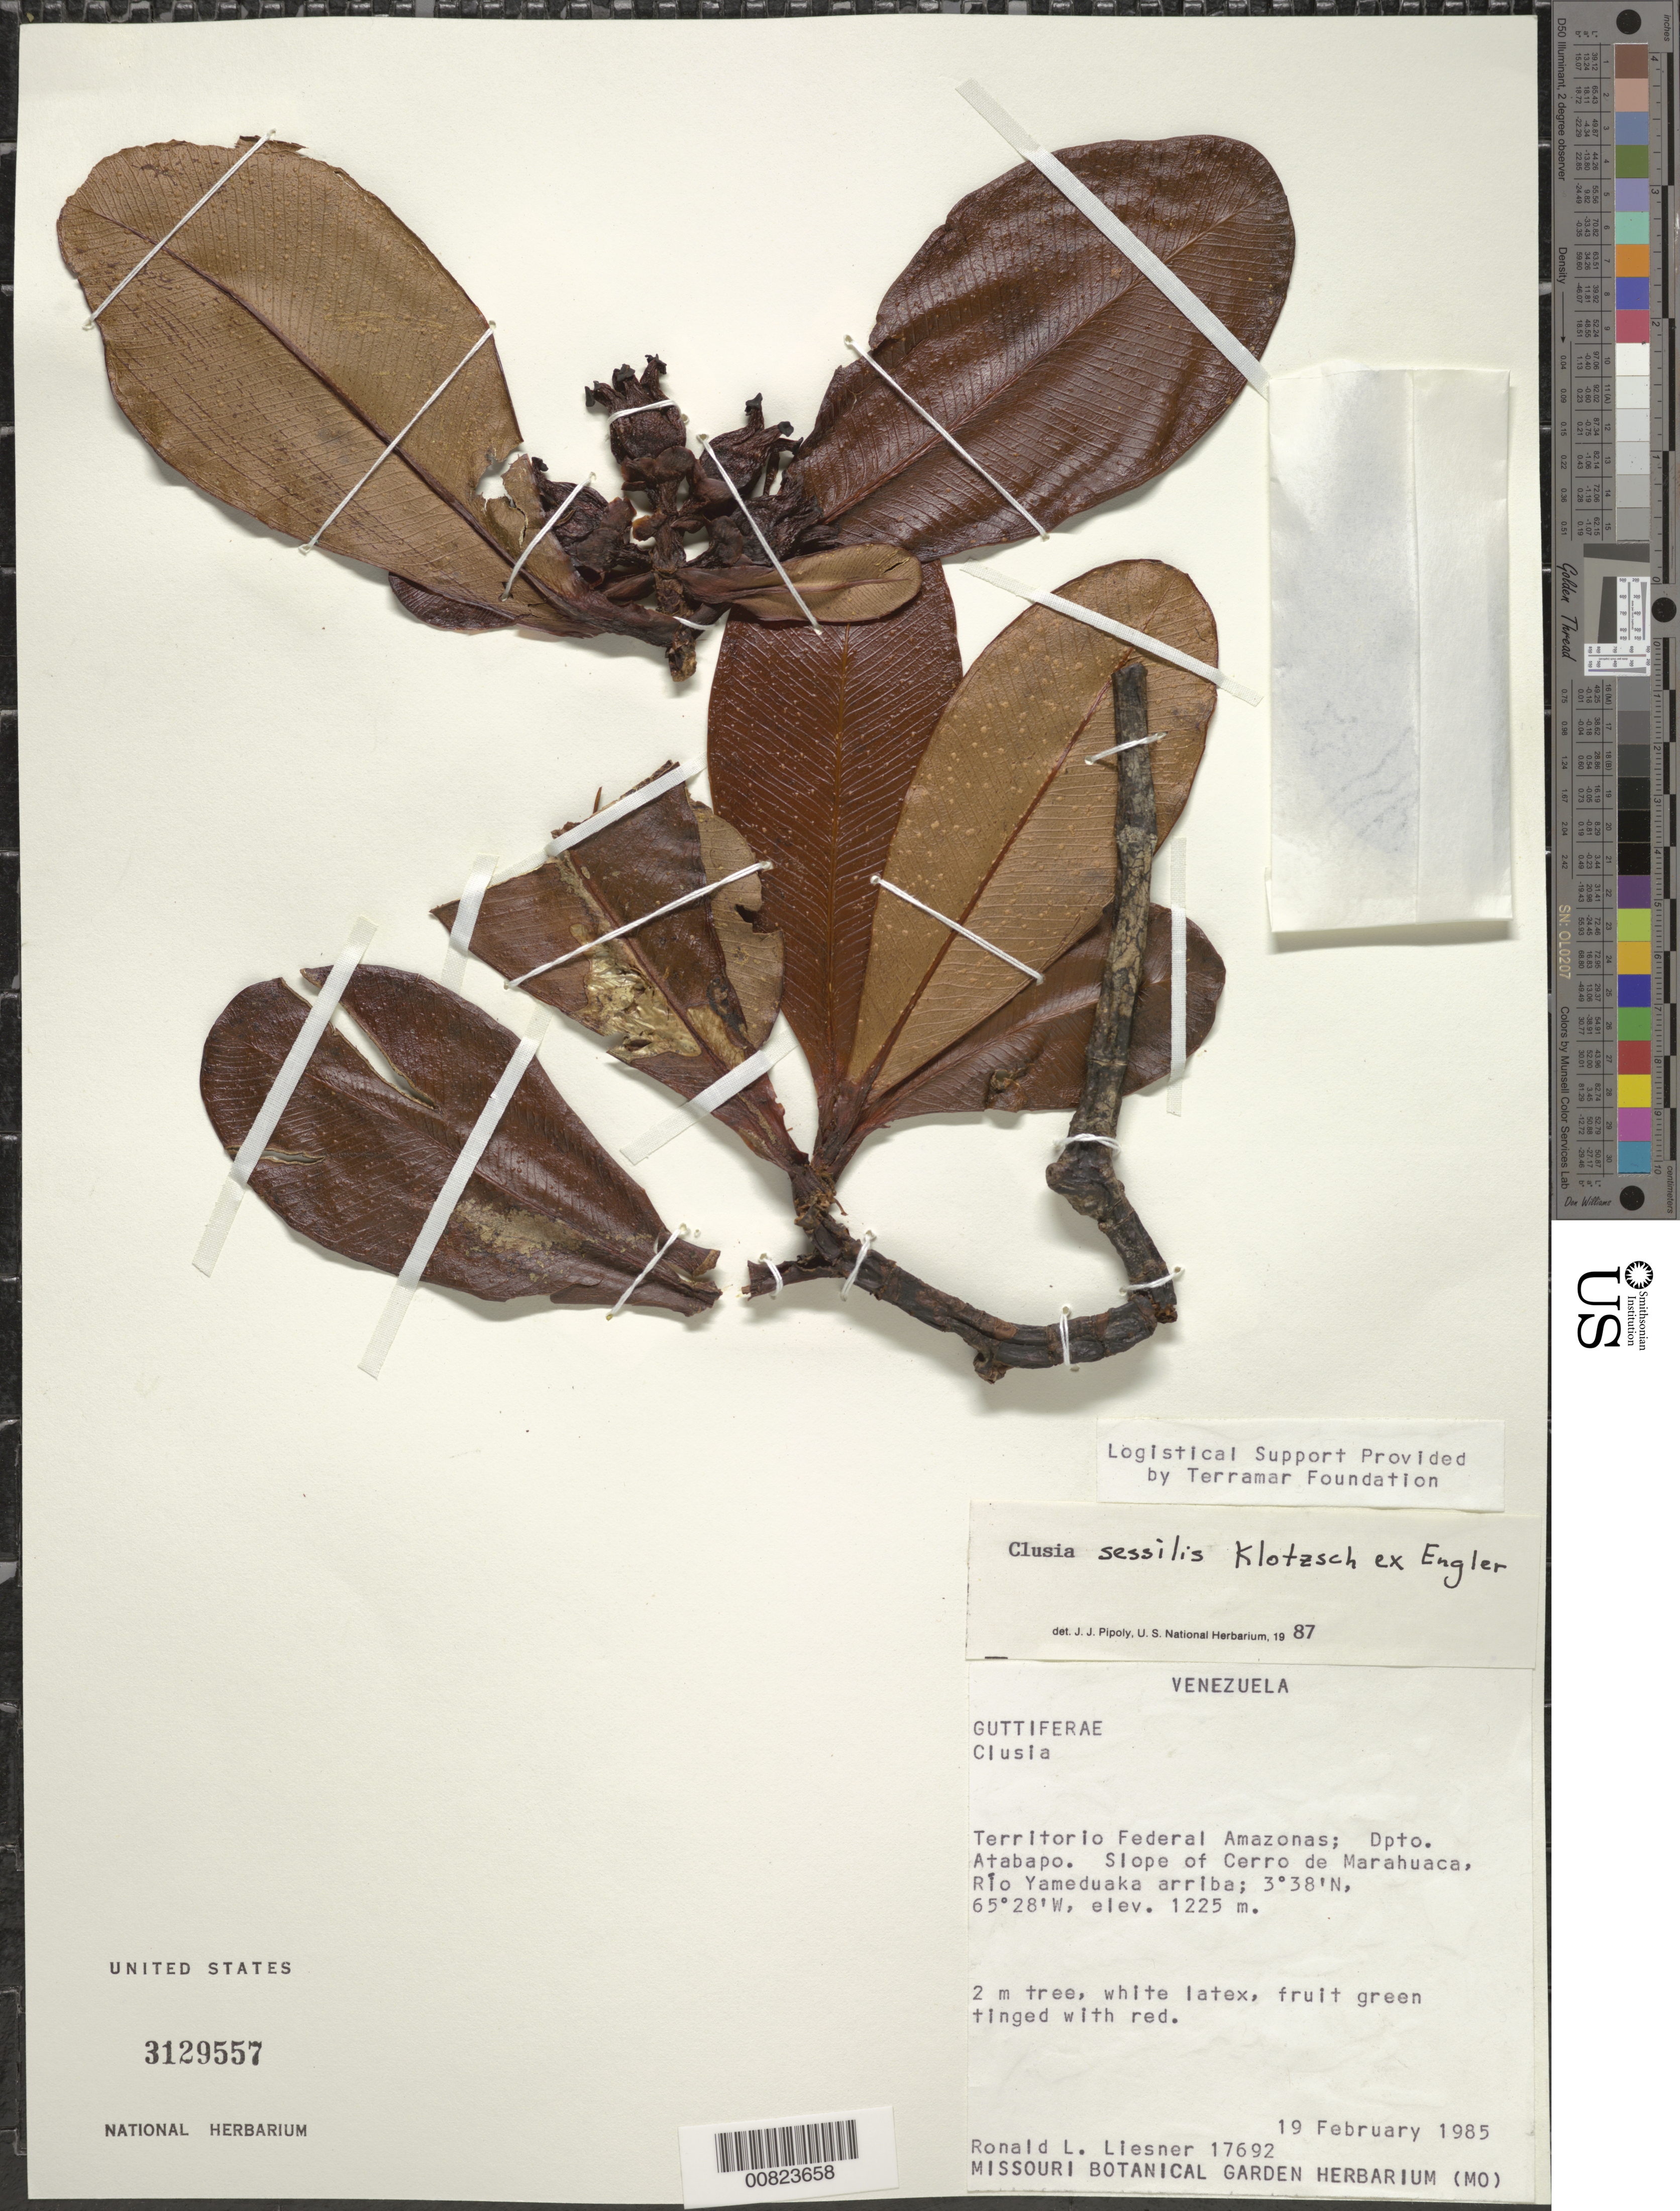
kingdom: Plantae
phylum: Tracheophyta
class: Magnoliopsida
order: Malpighiales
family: Clusiaceae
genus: Clusia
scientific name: Clusia sessilis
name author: Klotzsch ex Engl.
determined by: Pipoly, J. J., III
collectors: R. L. Liesner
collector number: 17692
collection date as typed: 19-Feb-85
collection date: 1985-02-19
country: Venezuela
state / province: Amazonas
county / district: Atabapo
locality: Cerro de Marahuaca slope, Río Yameduaka arriba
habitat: Slopes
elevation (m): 1225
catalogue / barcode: US 3129557